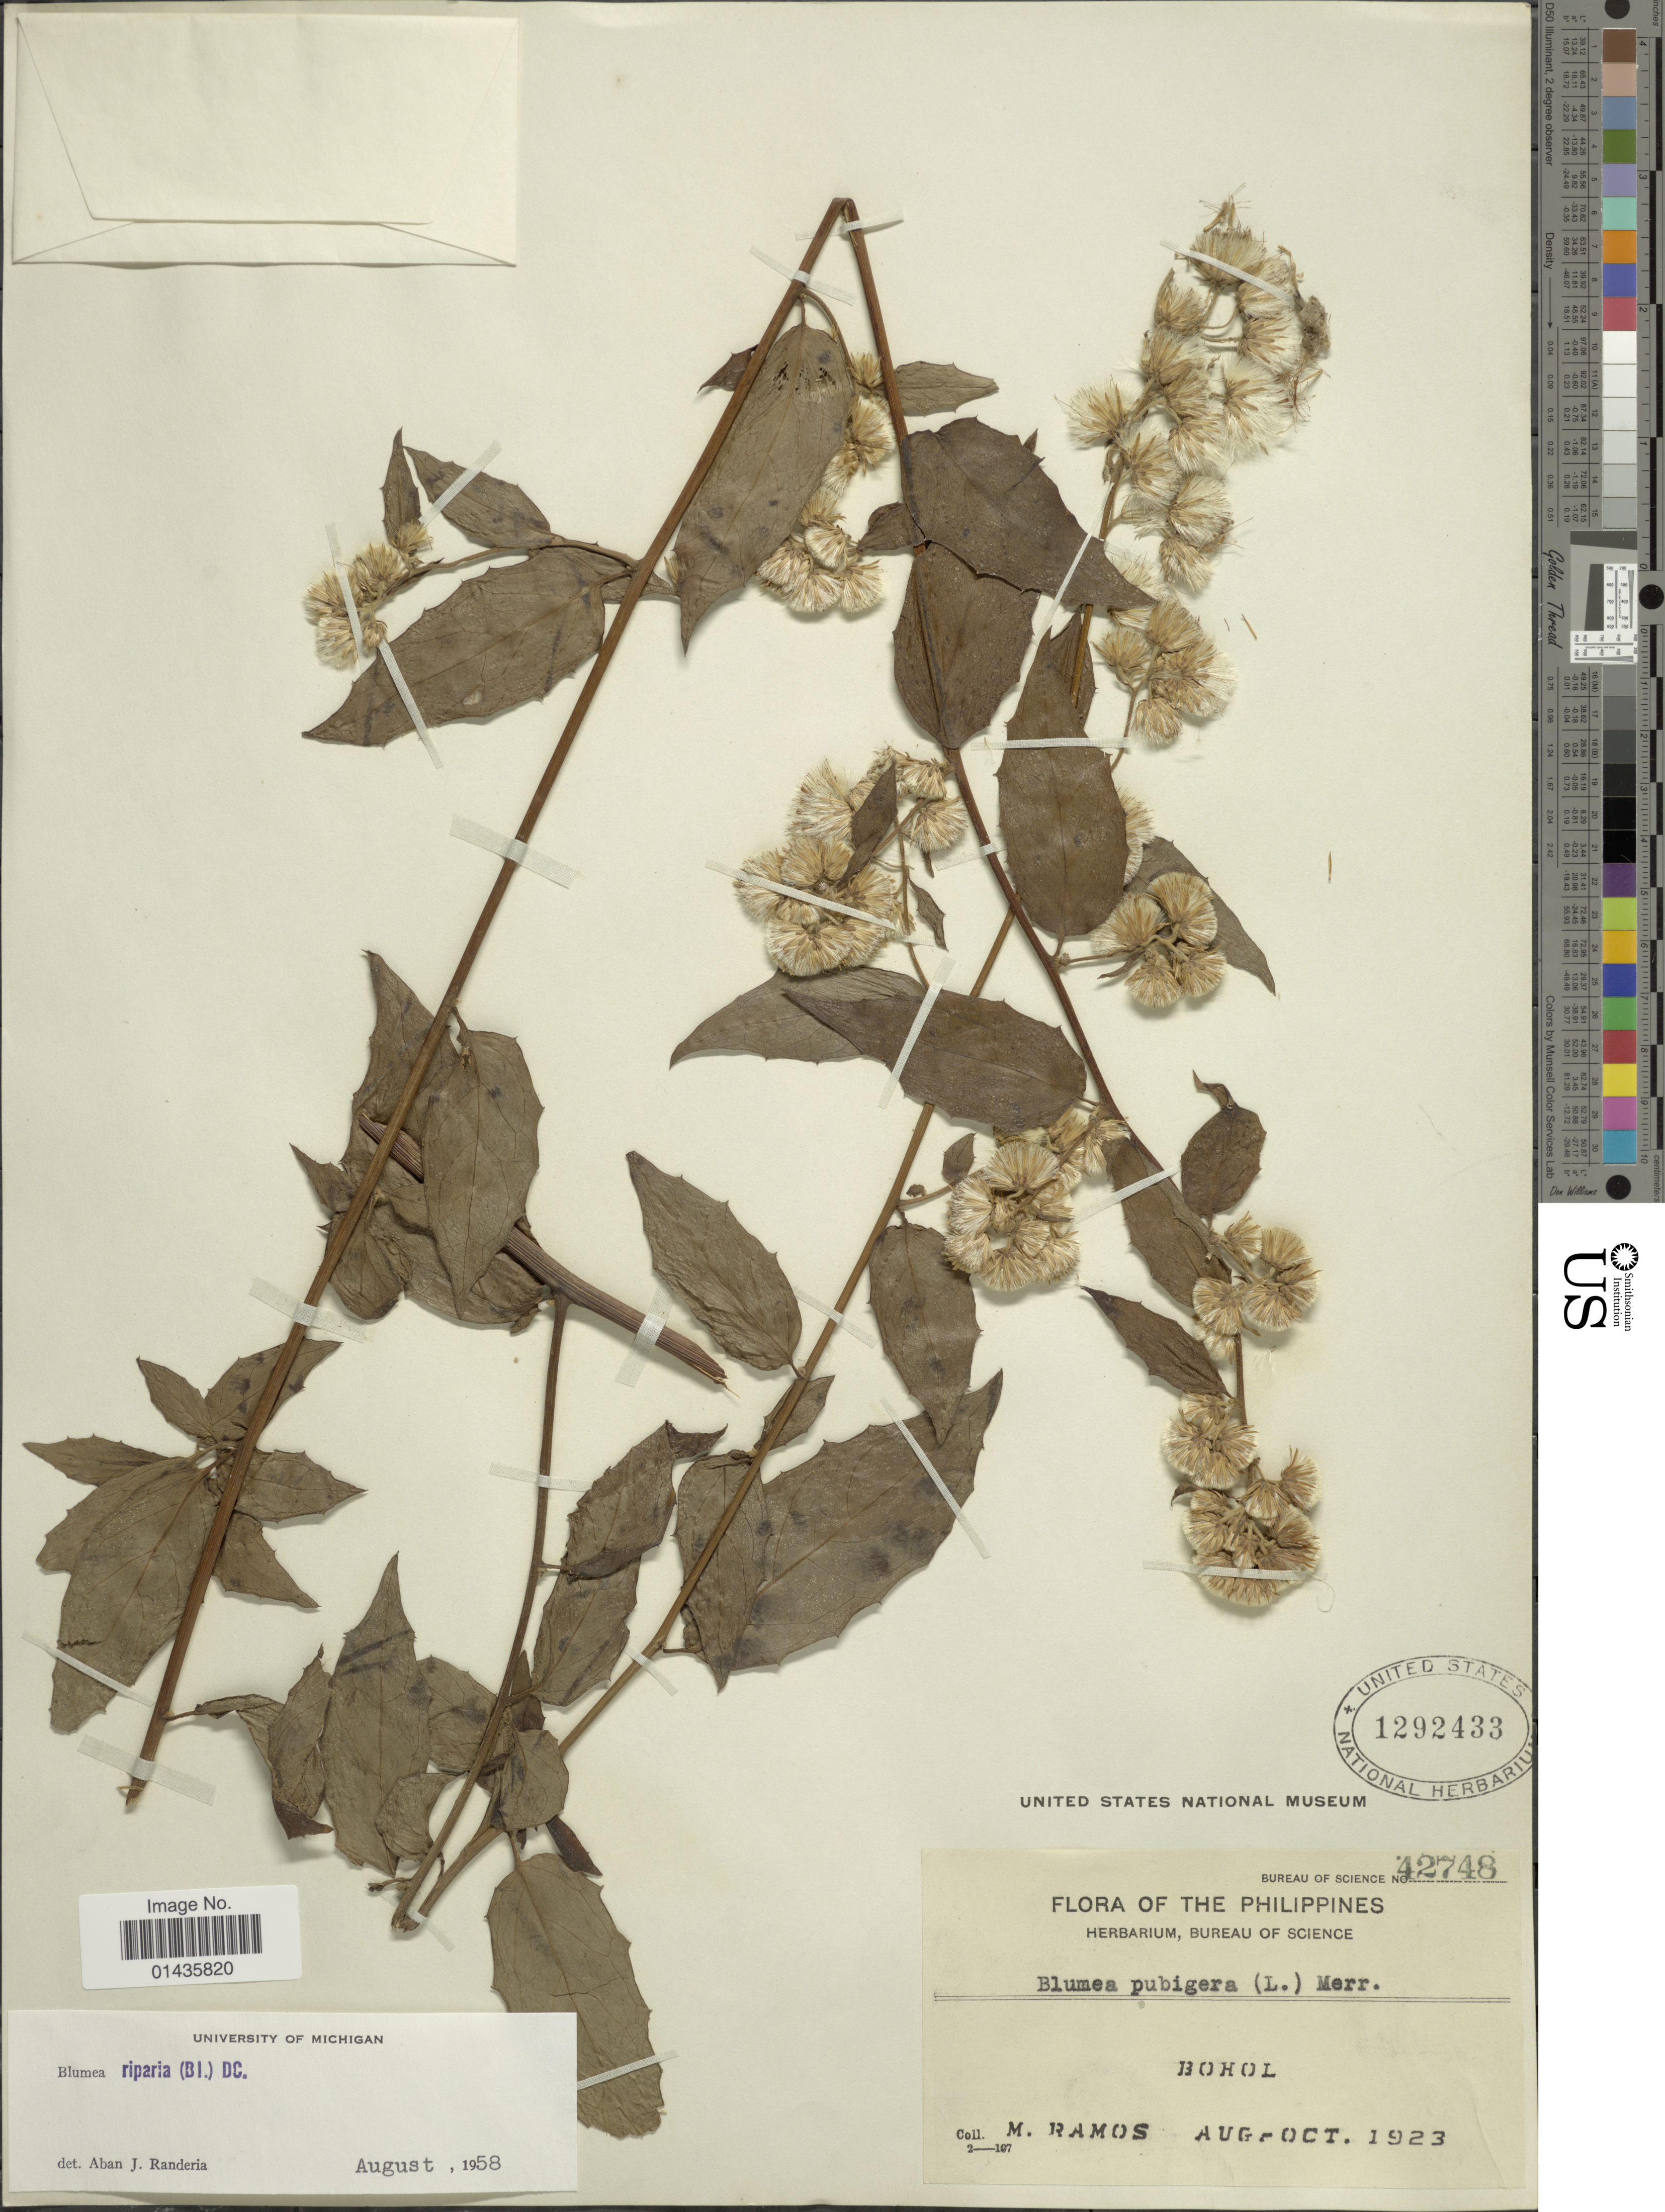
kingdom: Plantae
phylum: Tracheophyta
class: Magnoliopsida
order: Asterales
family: Asteraceae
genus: Blumea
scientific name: Blumea riparia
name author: (Blume) DC.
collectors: M. Ramos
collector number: Bureau of Science 42748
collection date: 1923-08/1923-10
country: Philippines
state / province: Central Visayas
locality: Bohol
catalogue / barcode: US 1292433